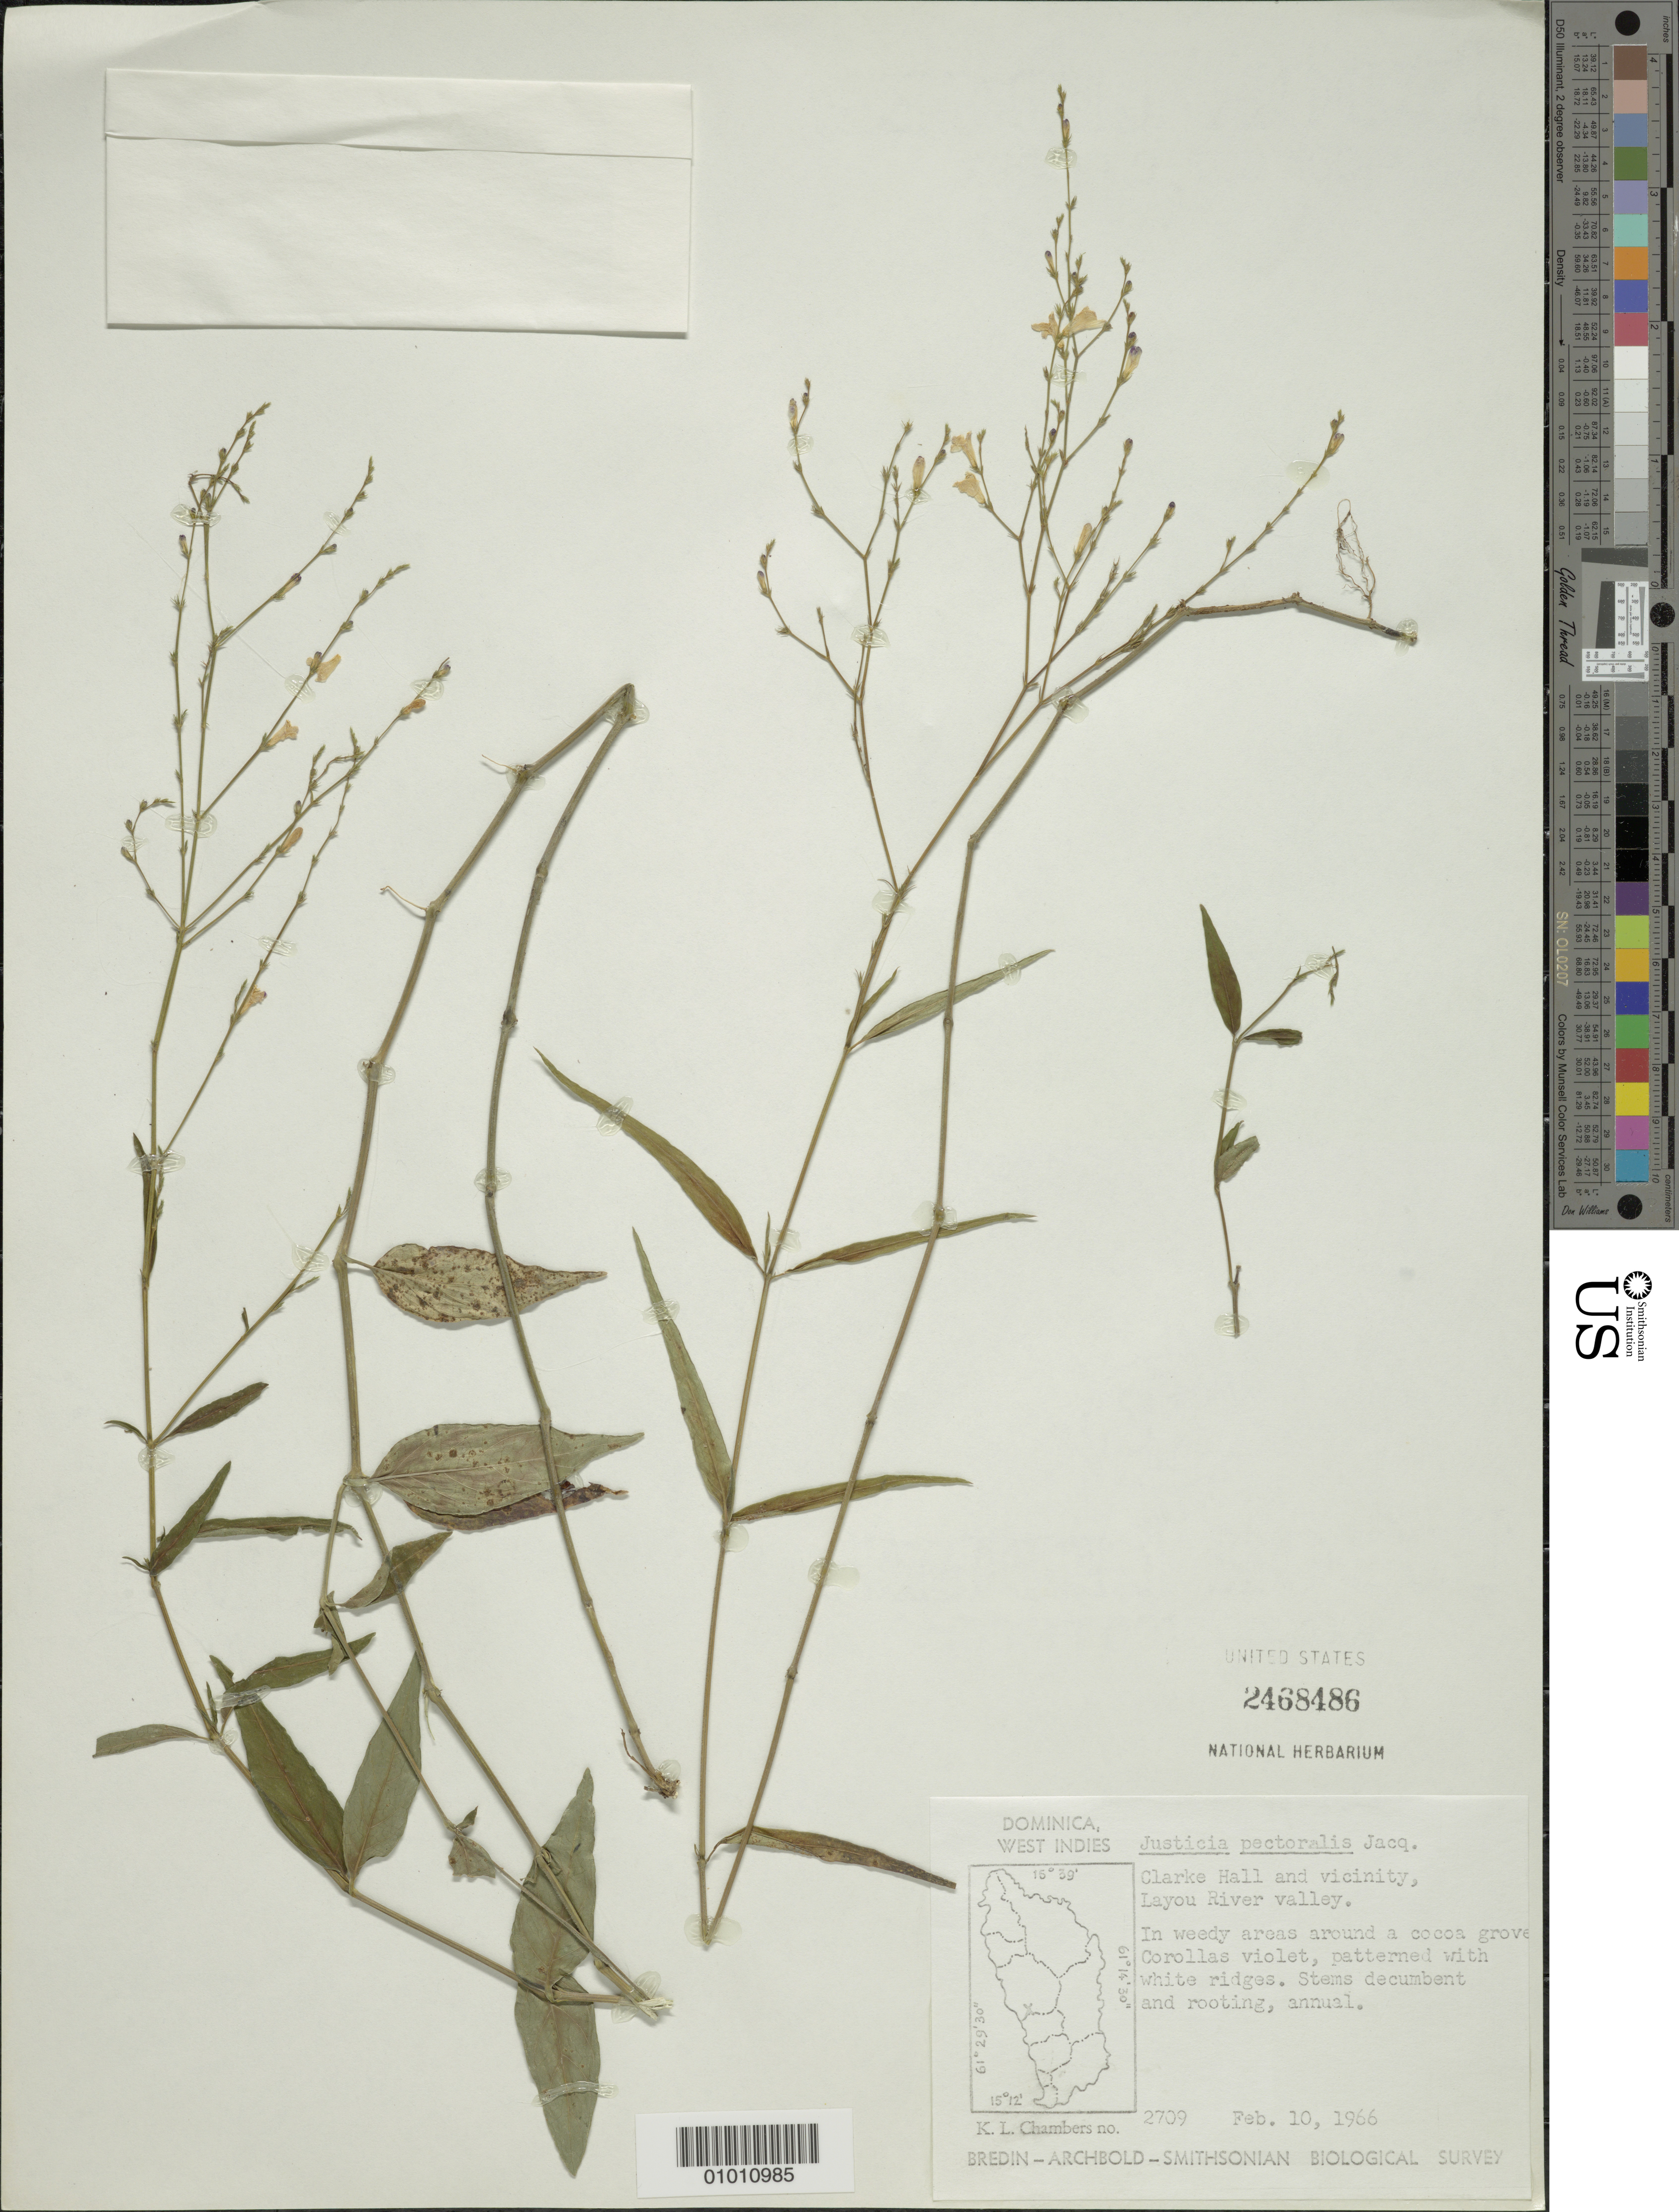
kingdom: Plantae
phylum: Tracheophyta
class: Magnoliopsida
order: Lamiales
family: Acanthaceae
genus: Justicia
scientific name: Justicia pectoralis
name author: Jacq.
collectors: K. L. Chambers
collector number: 2709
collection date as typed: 10 Feb 1966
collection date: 1966-02-10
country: Dominica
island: Dominica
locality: Clarke Hall and vicinity, Layou River valley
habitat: In weedy areas around a cocoa grove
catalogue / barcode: US 2468486